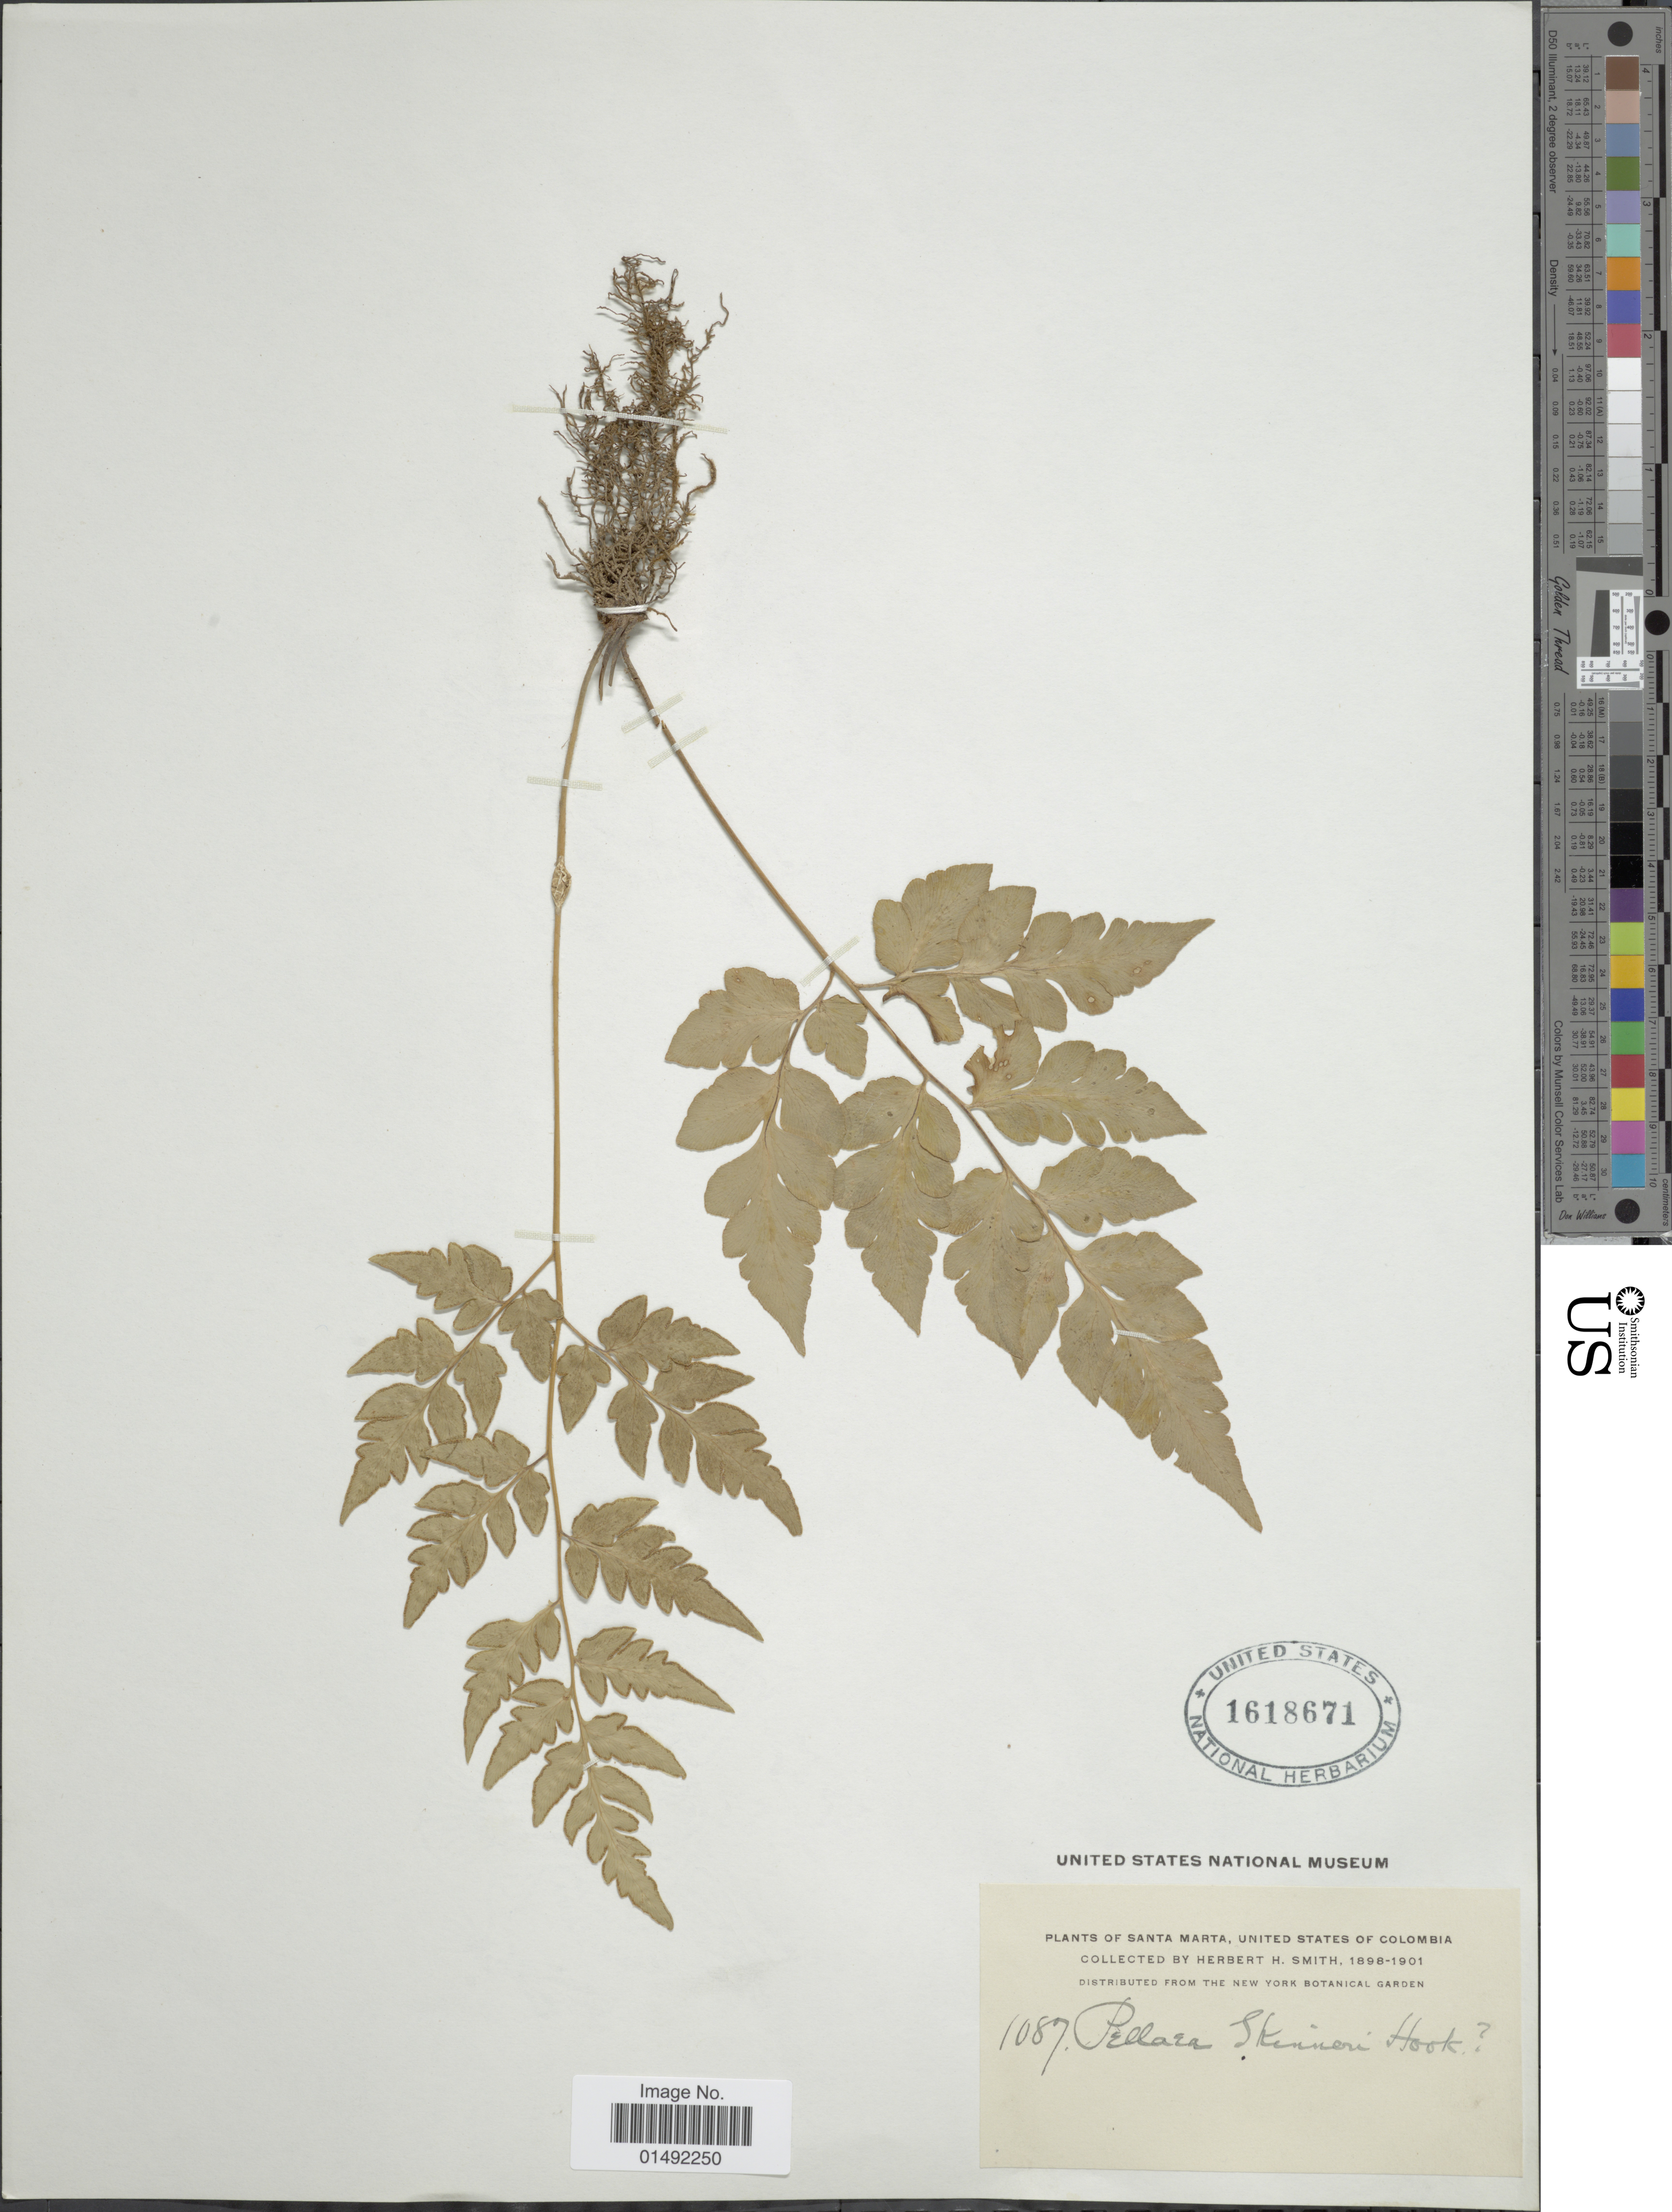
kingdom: Plantae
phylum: Tracheophyta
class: Polypodiopsida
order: Polypodiales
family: Pteridaceae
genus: Pellaea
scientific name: Pellaea skinneri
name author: Hook.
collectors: Herbert H. Smith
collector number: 1087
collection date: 1898/1901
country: Colombia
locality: Santa Marta, United States of Colombia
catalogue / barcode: US 1618671